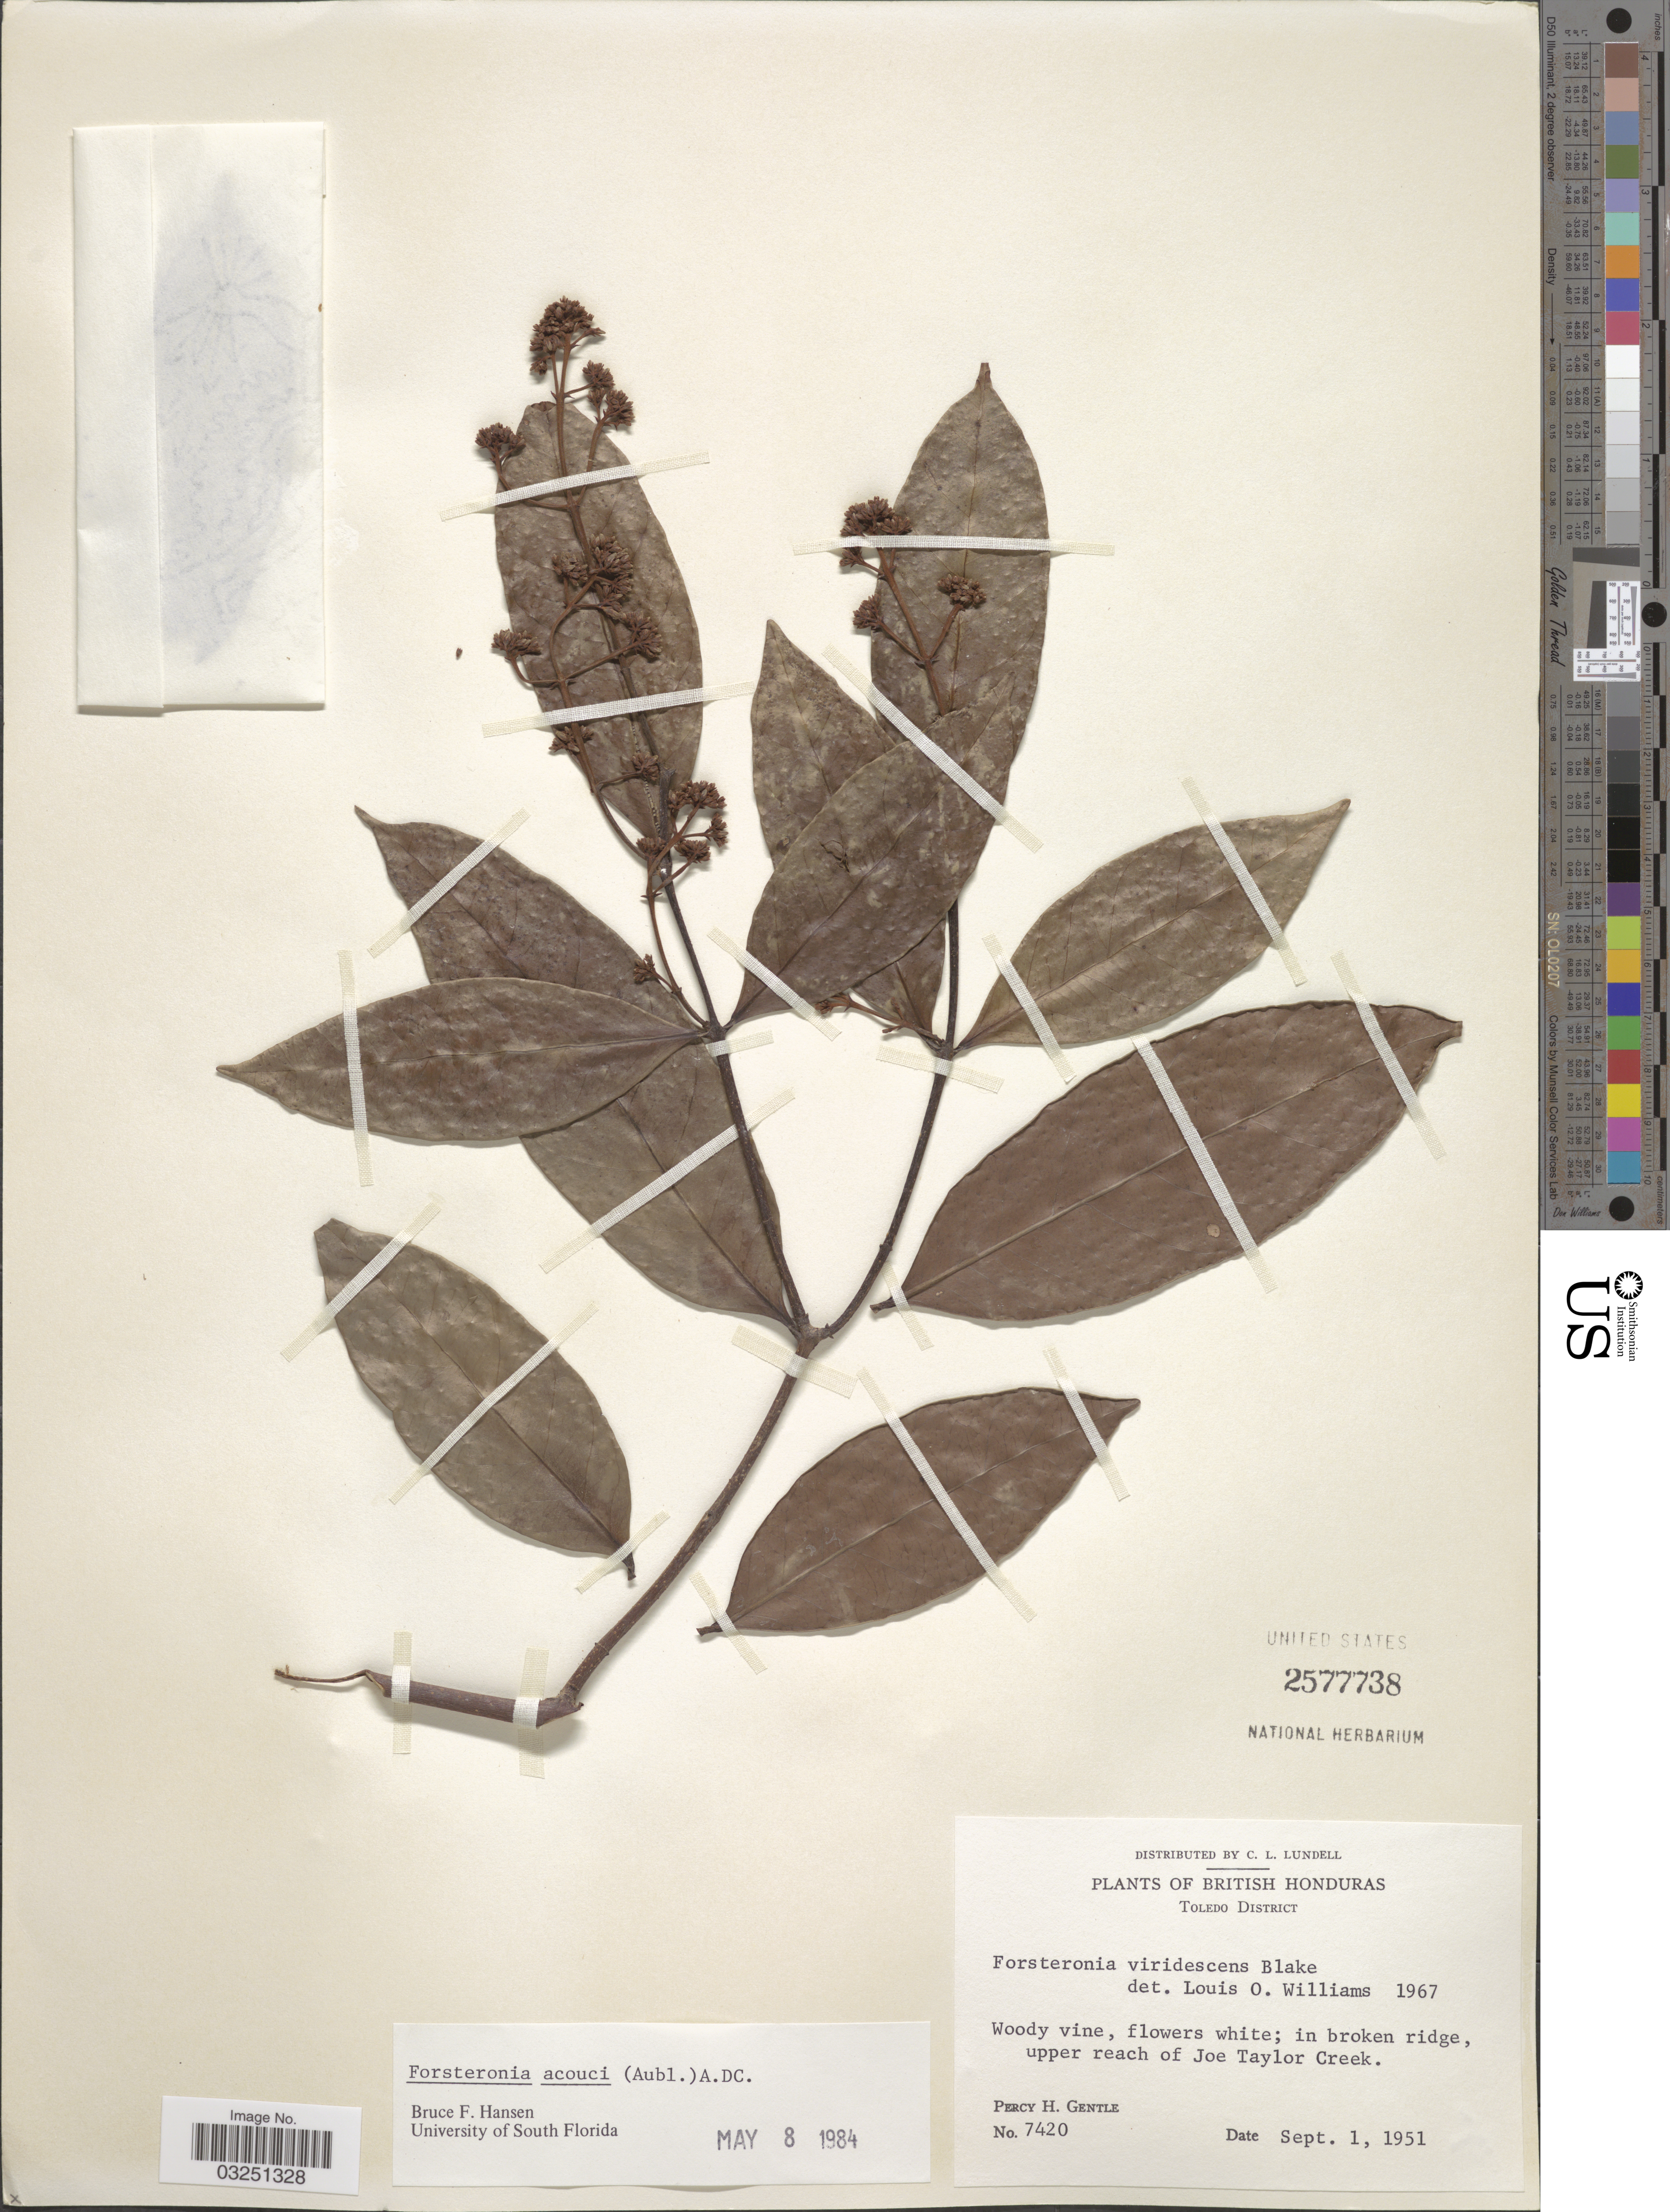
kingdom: Plantae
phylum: Tracheophyta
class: Magnoliopsida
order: Gentianales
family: Apocynaceae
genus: Forsteronia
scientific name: Forsteronia acouci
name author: (Aubl.) A. DC.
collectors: P. H. Gentle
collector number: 7420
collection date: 1951-09-01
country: Belize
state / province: Toledo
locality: British Honduras. Toledo District. In broken ridge, upper reach of Joe Taylor Creek.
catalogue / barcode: US 2577738